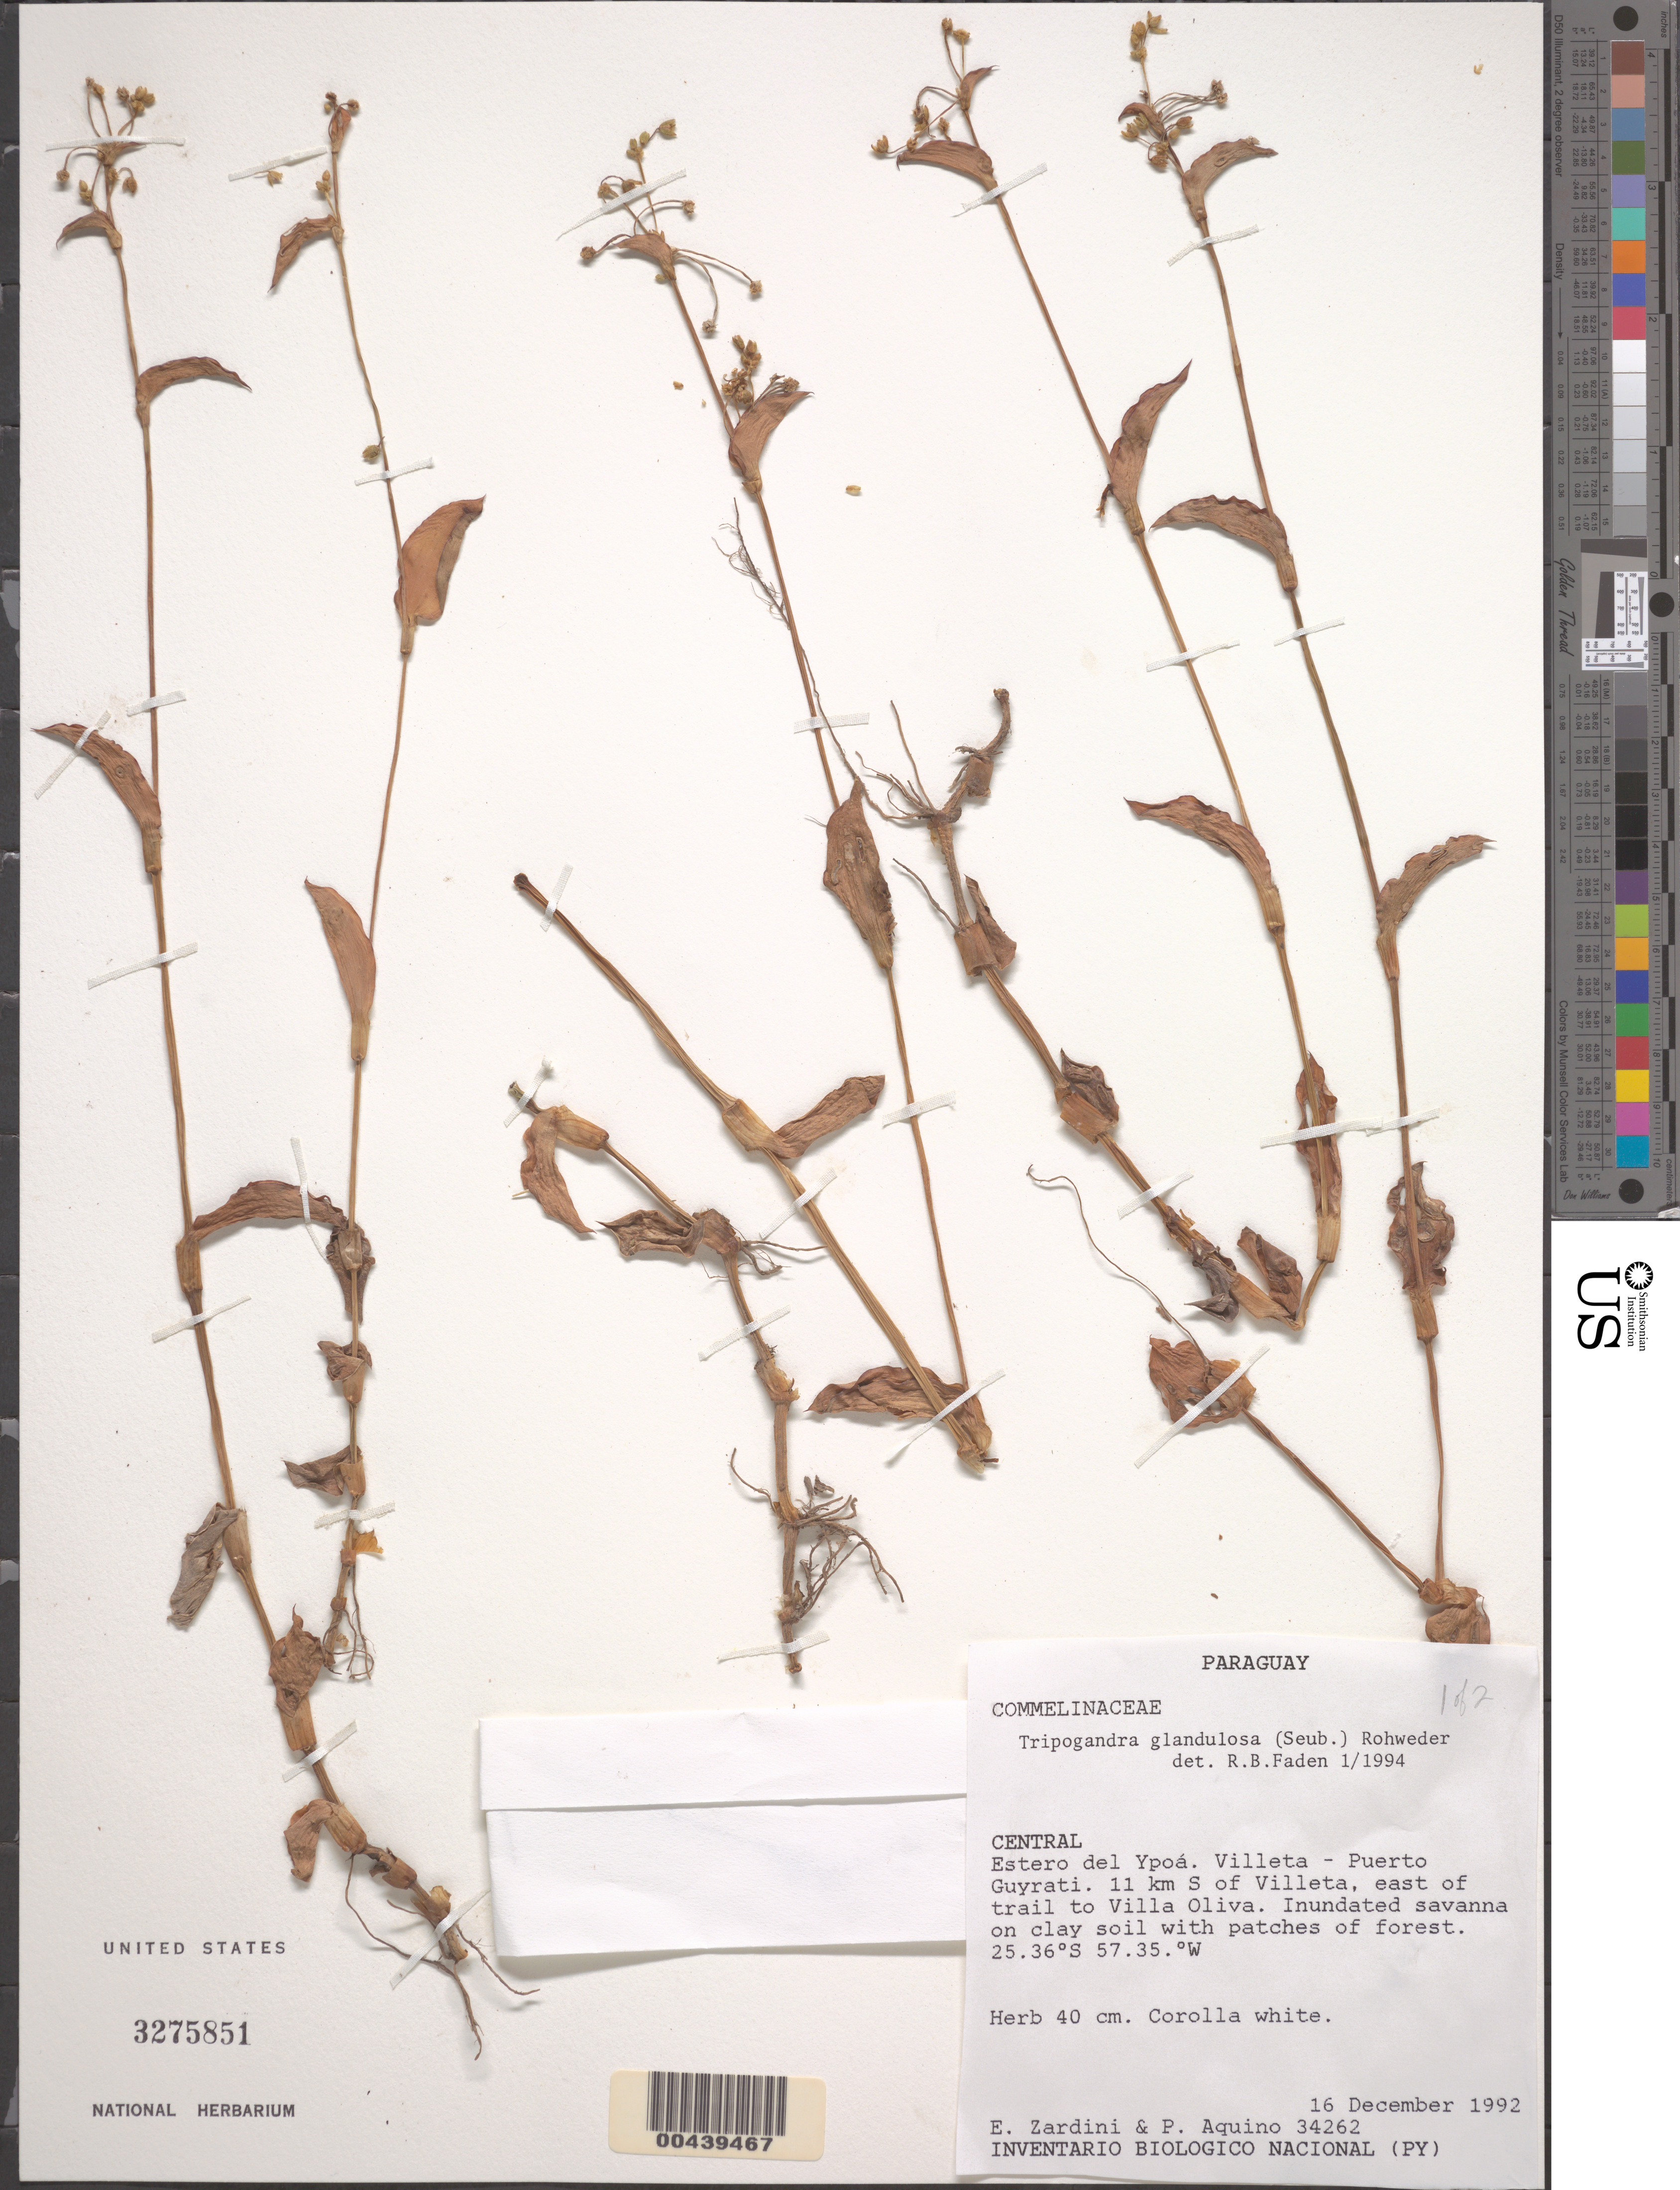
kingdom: Plantae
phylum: Tracheophyta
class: Liliopsida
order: Commelinales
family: Commelinaceae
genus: Tripogandra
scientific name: Tripogandra glandulosa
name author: (Seub.) Rohweder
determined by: Faden, Robert B., (US), Smithsonian Institution - National Museum of Natural History (UNITED STATES)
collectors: E. M. Zardini & P. Aquino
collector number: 34262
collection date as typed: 16 Dec 1992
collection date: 1992-12-16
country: Paraguay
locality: Estero del ypoa, villeta-puerto guyrati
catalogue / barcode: US 3275851